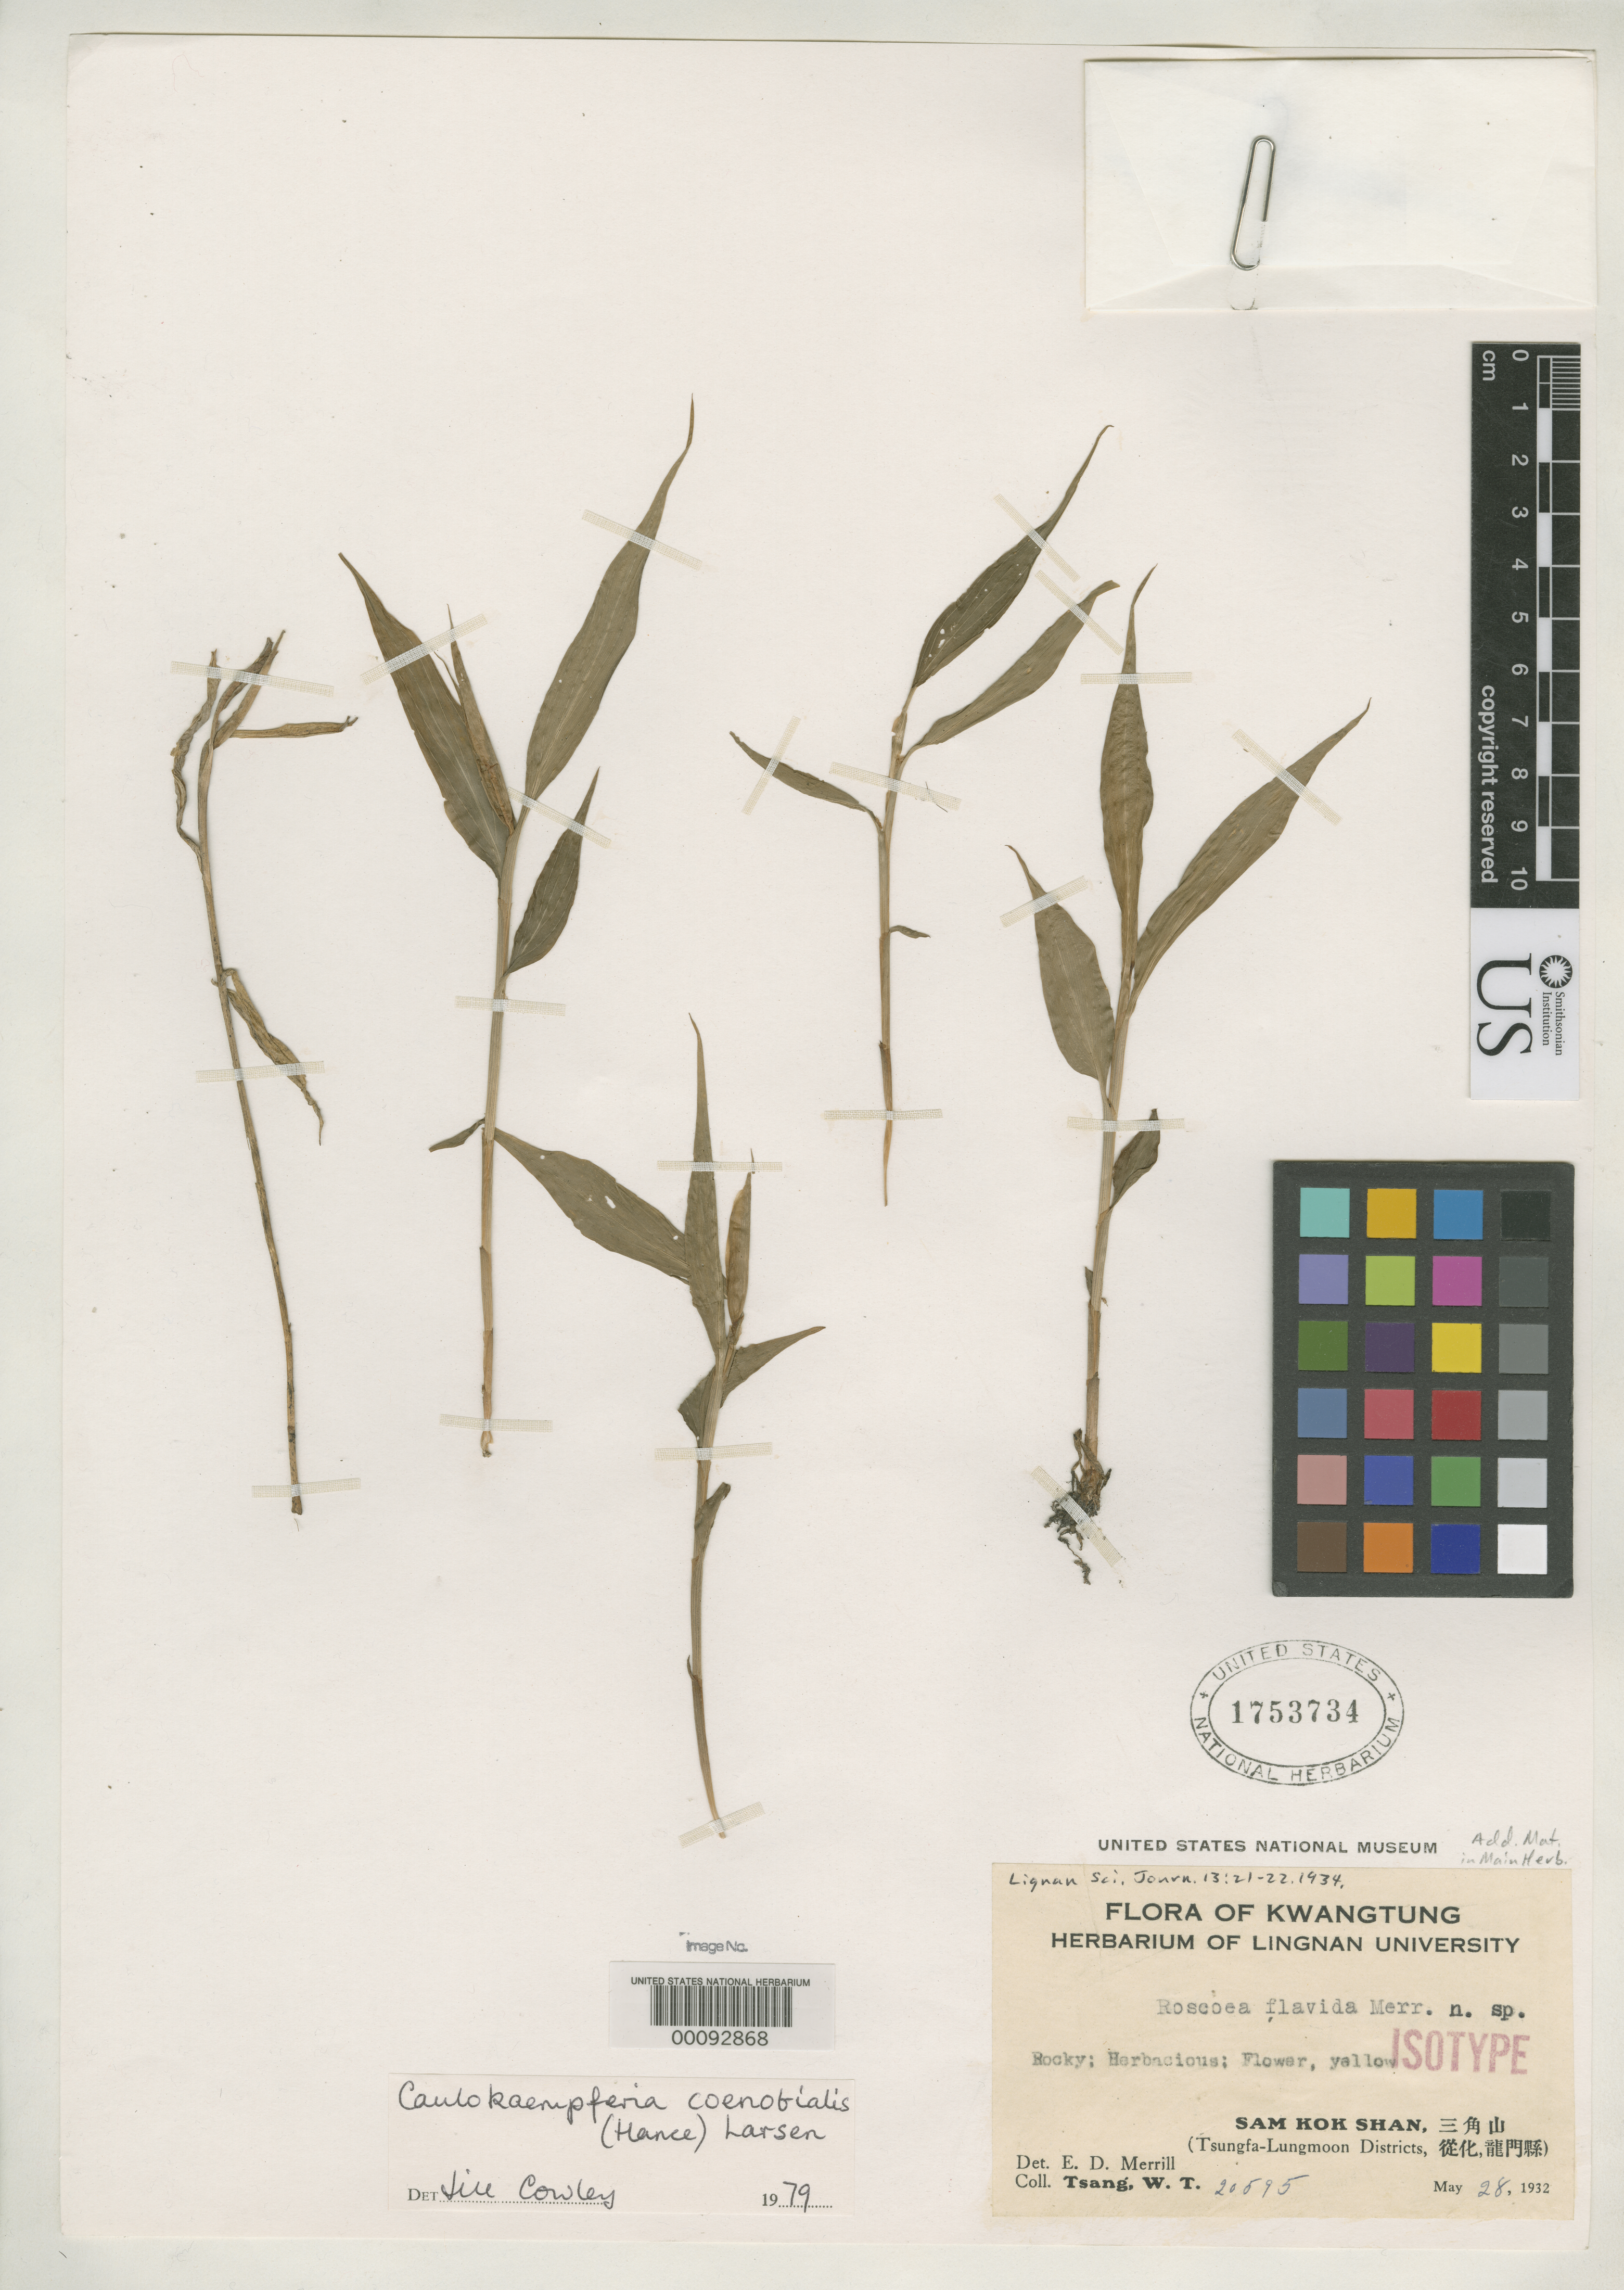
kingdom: Plantae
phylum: Tracheophyta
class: Liliopsida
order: Zingiberales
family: Zingiberaceae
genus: Roscoea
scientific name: Roscoea flava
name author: Merr.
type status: Isotype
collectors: W. T. Tsang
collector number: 20595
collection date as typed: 28 May 1932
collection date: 1932-05-28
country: China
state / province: Guangdong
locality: Sam Kok Shan.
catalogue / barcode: US 1753734